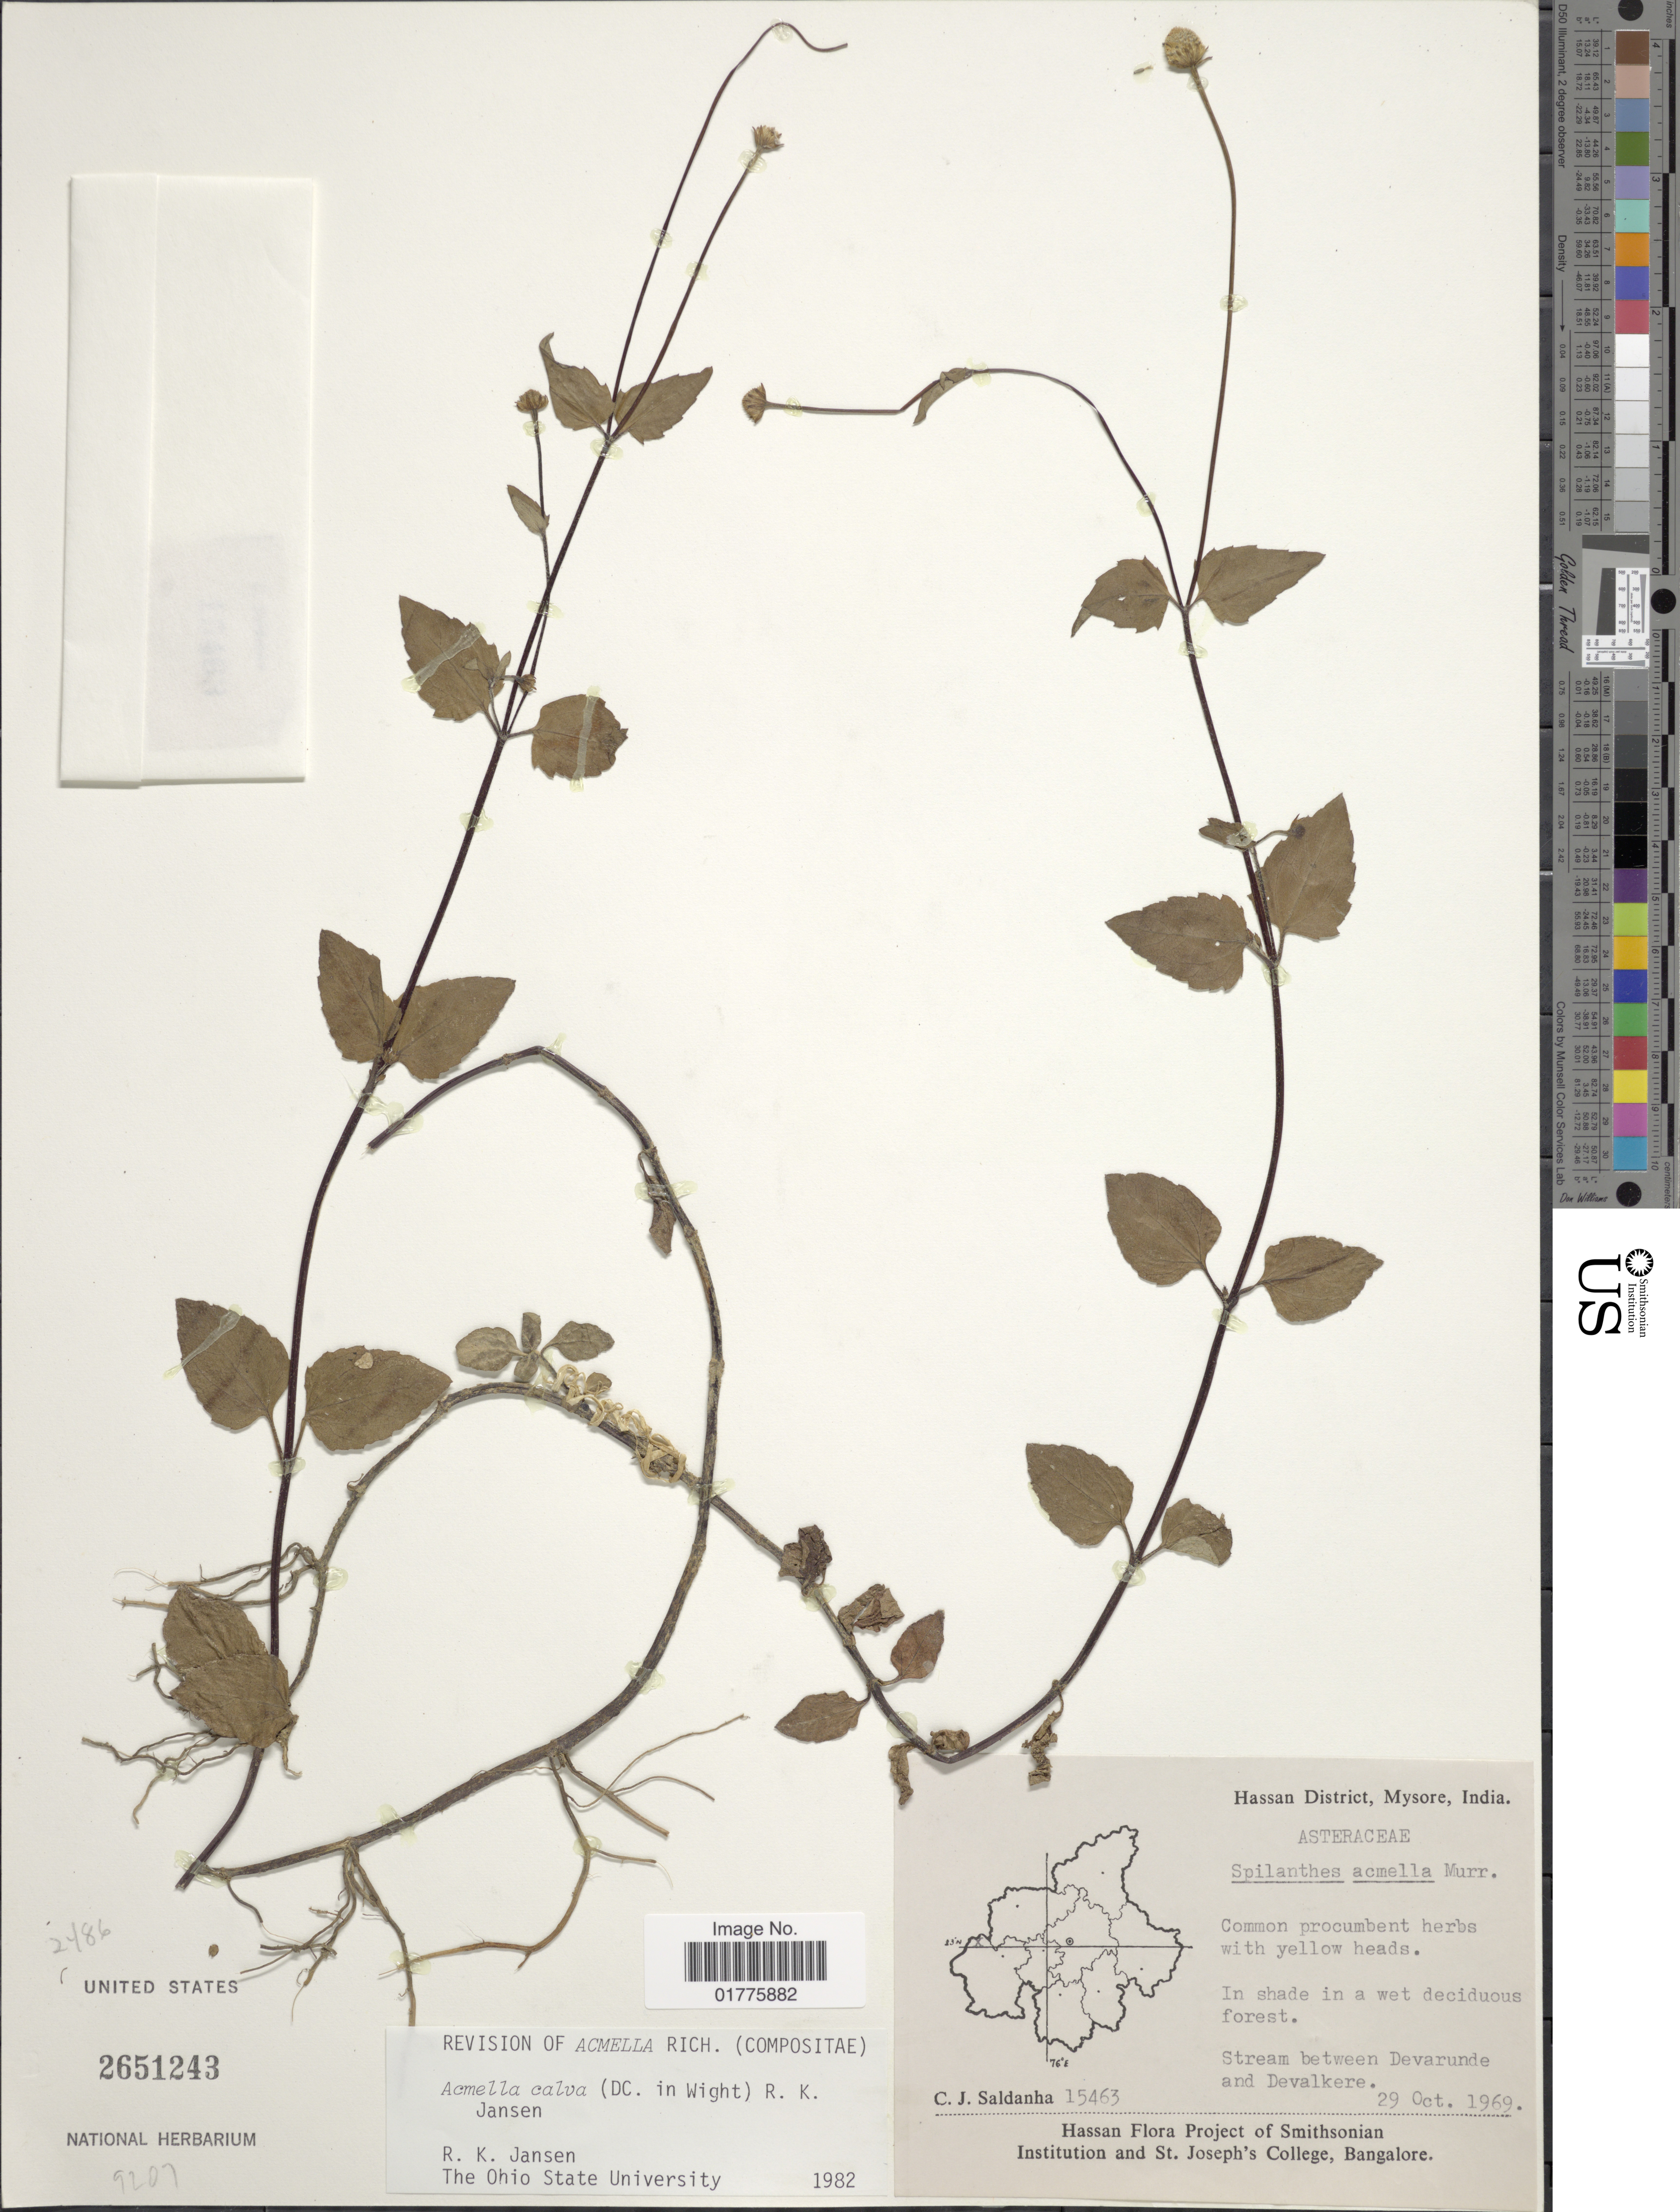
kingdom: Plantae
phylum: Tracheophyta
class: Magnoliopsida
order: Asterales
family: Asteraceae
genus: Acmella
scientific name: Acmella calva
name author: DC.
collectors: C. J. Saldanha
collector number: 15463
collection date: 1969-10-29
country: India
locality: Hassan District, Mysore, stream between Devarunde and Devalkere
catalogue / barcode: US 2651243